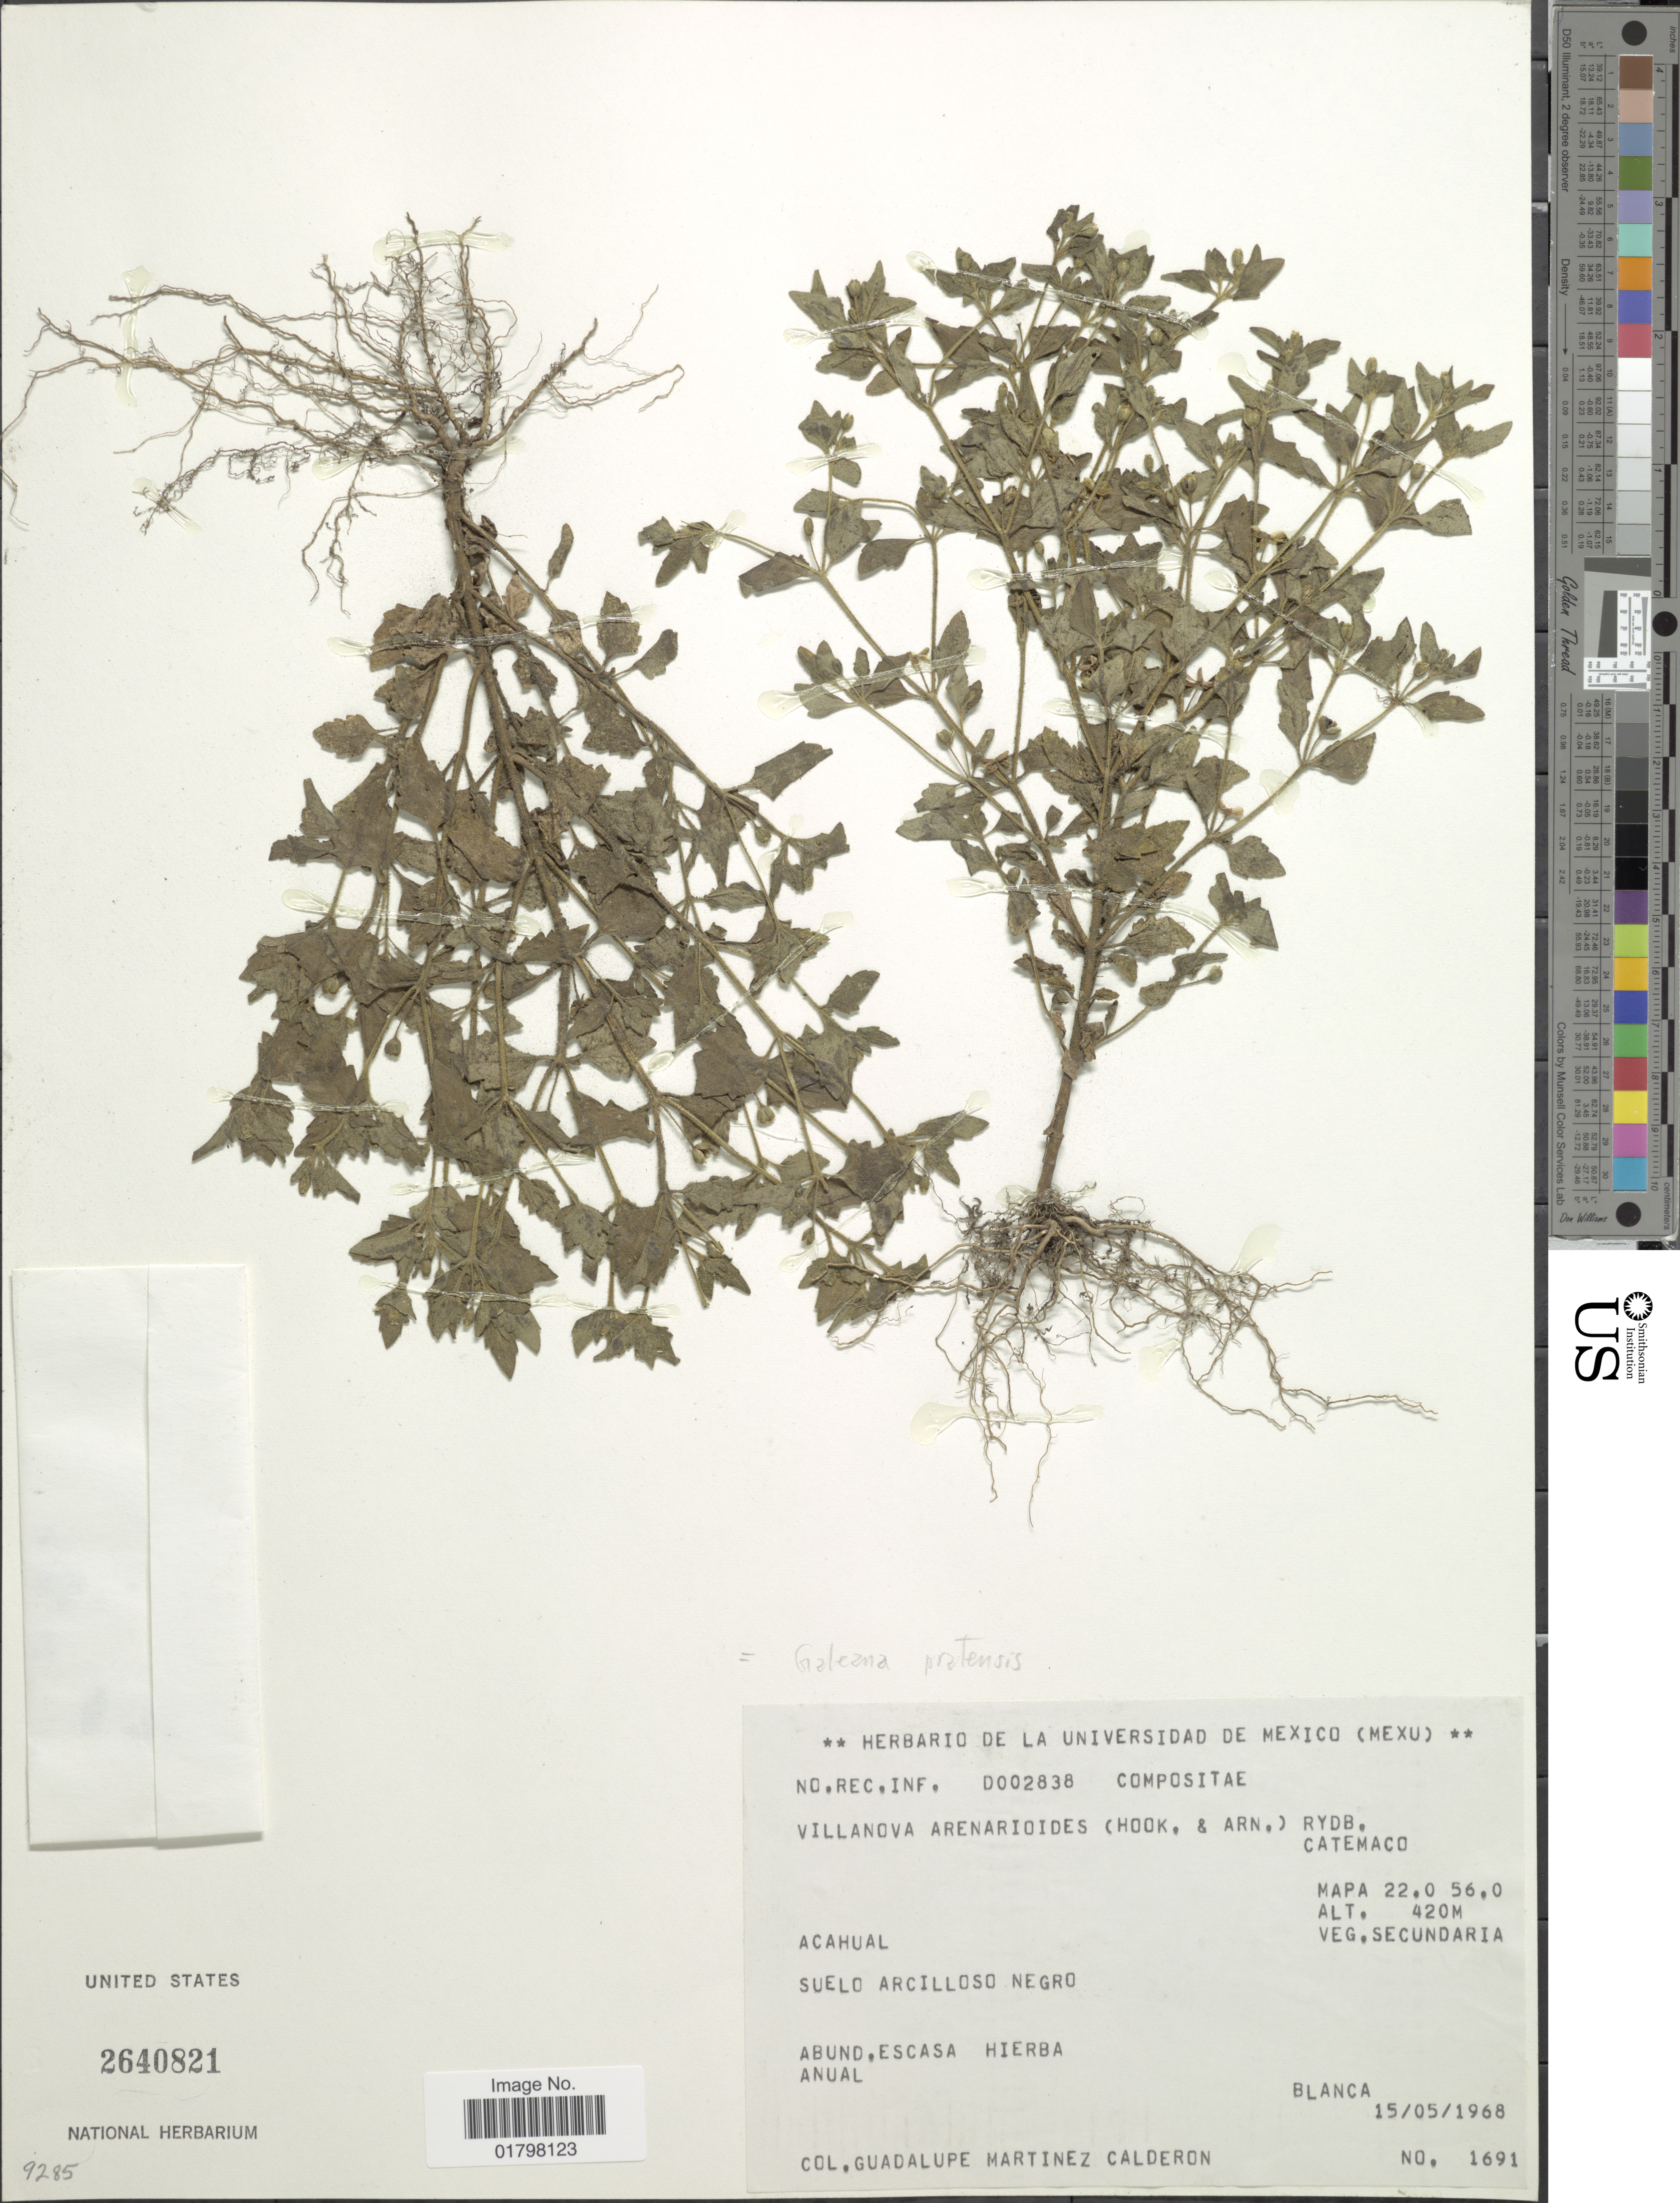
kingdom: Plantae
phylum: Tracheophyta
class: Magnoliopsida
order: Asterales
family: Asteraceae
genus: Galeana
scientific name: Galeana pratensis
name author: (Kunth) Rydb.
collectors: G. Martinez-C.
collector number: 1691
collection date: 1968-05-15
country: Mexico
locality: Acahual. Suelo arcilloso Negro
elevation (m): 420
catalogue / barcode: US 2640821